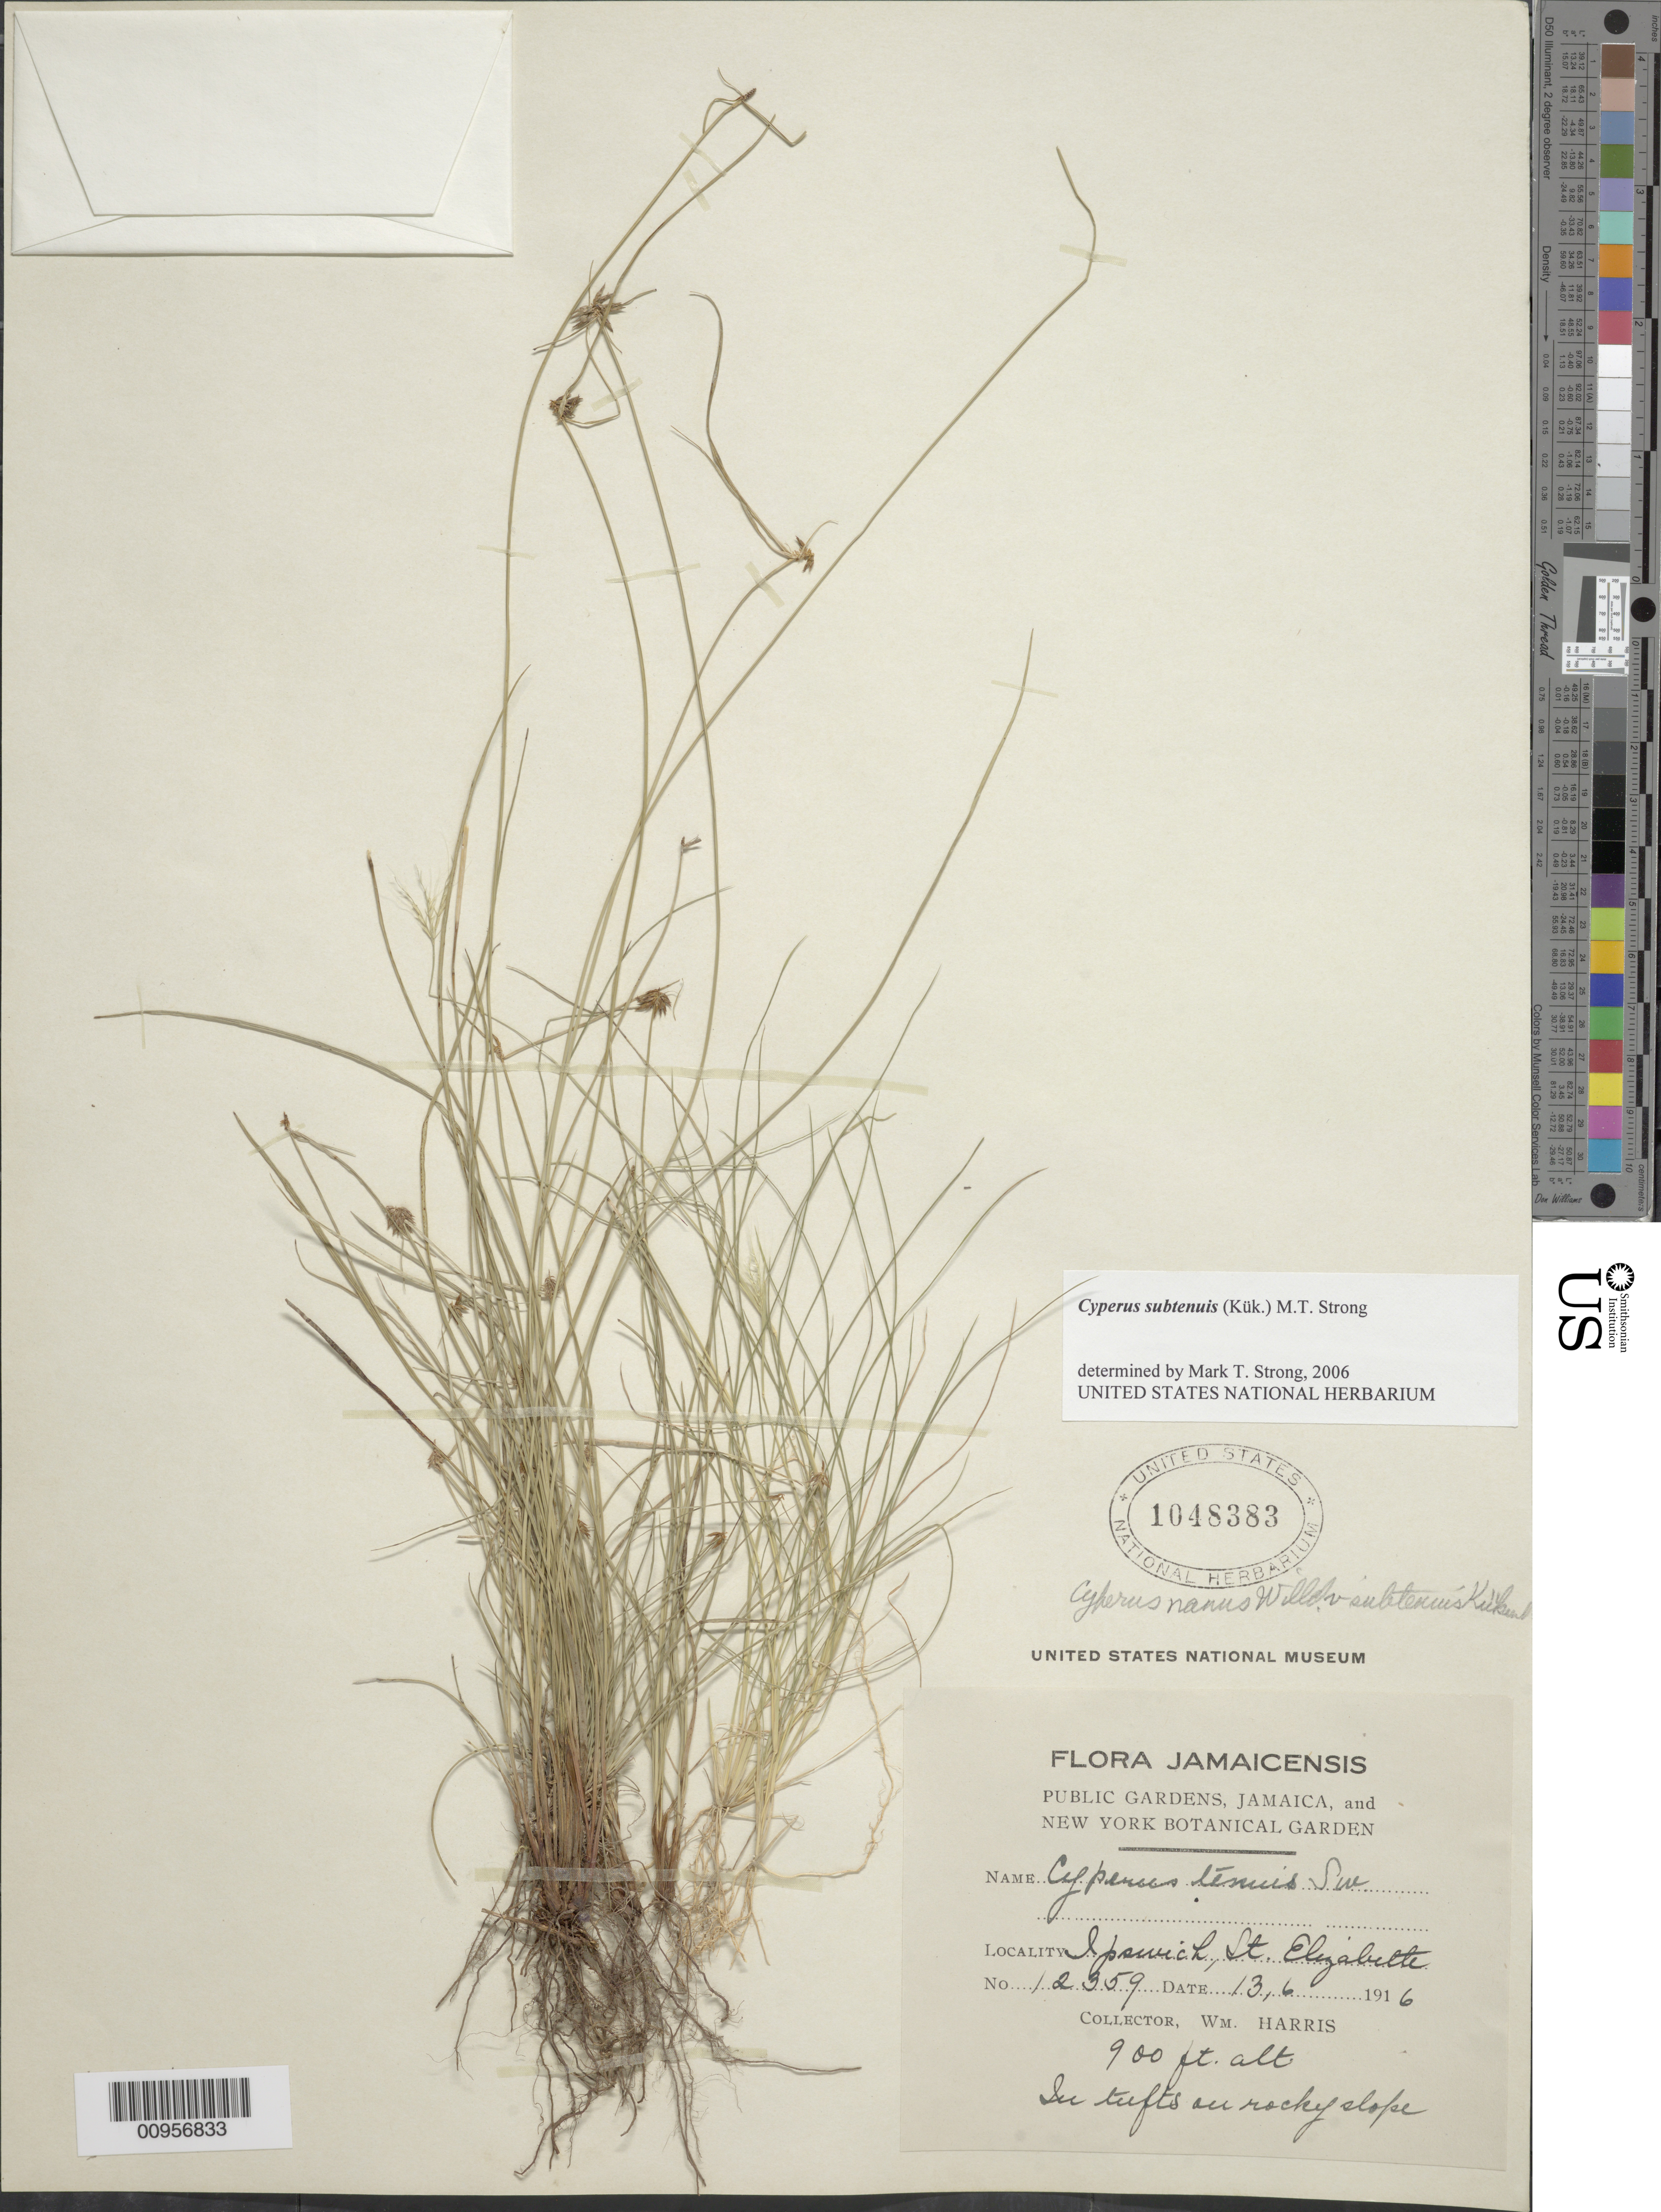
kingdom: Plantae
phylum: Tracheophyta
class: Liliopsida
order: Poales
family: Cyperaceae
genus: Cyperus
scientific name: Cyperus subtenuis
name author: (Kük.) M.T. Strong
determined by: Strong, M. T., (US), Smithsonian Institution - National Museum of Natural History (UNITED STATES)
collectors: W. H. Harris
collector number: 12359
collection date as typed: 13 Jun 1916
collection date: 1916-06-13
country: Jamaica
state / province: Saint Elizabeth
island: Jamaica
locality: Ipswich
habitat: On rocky slope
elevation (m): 274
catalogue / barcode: US 1048383